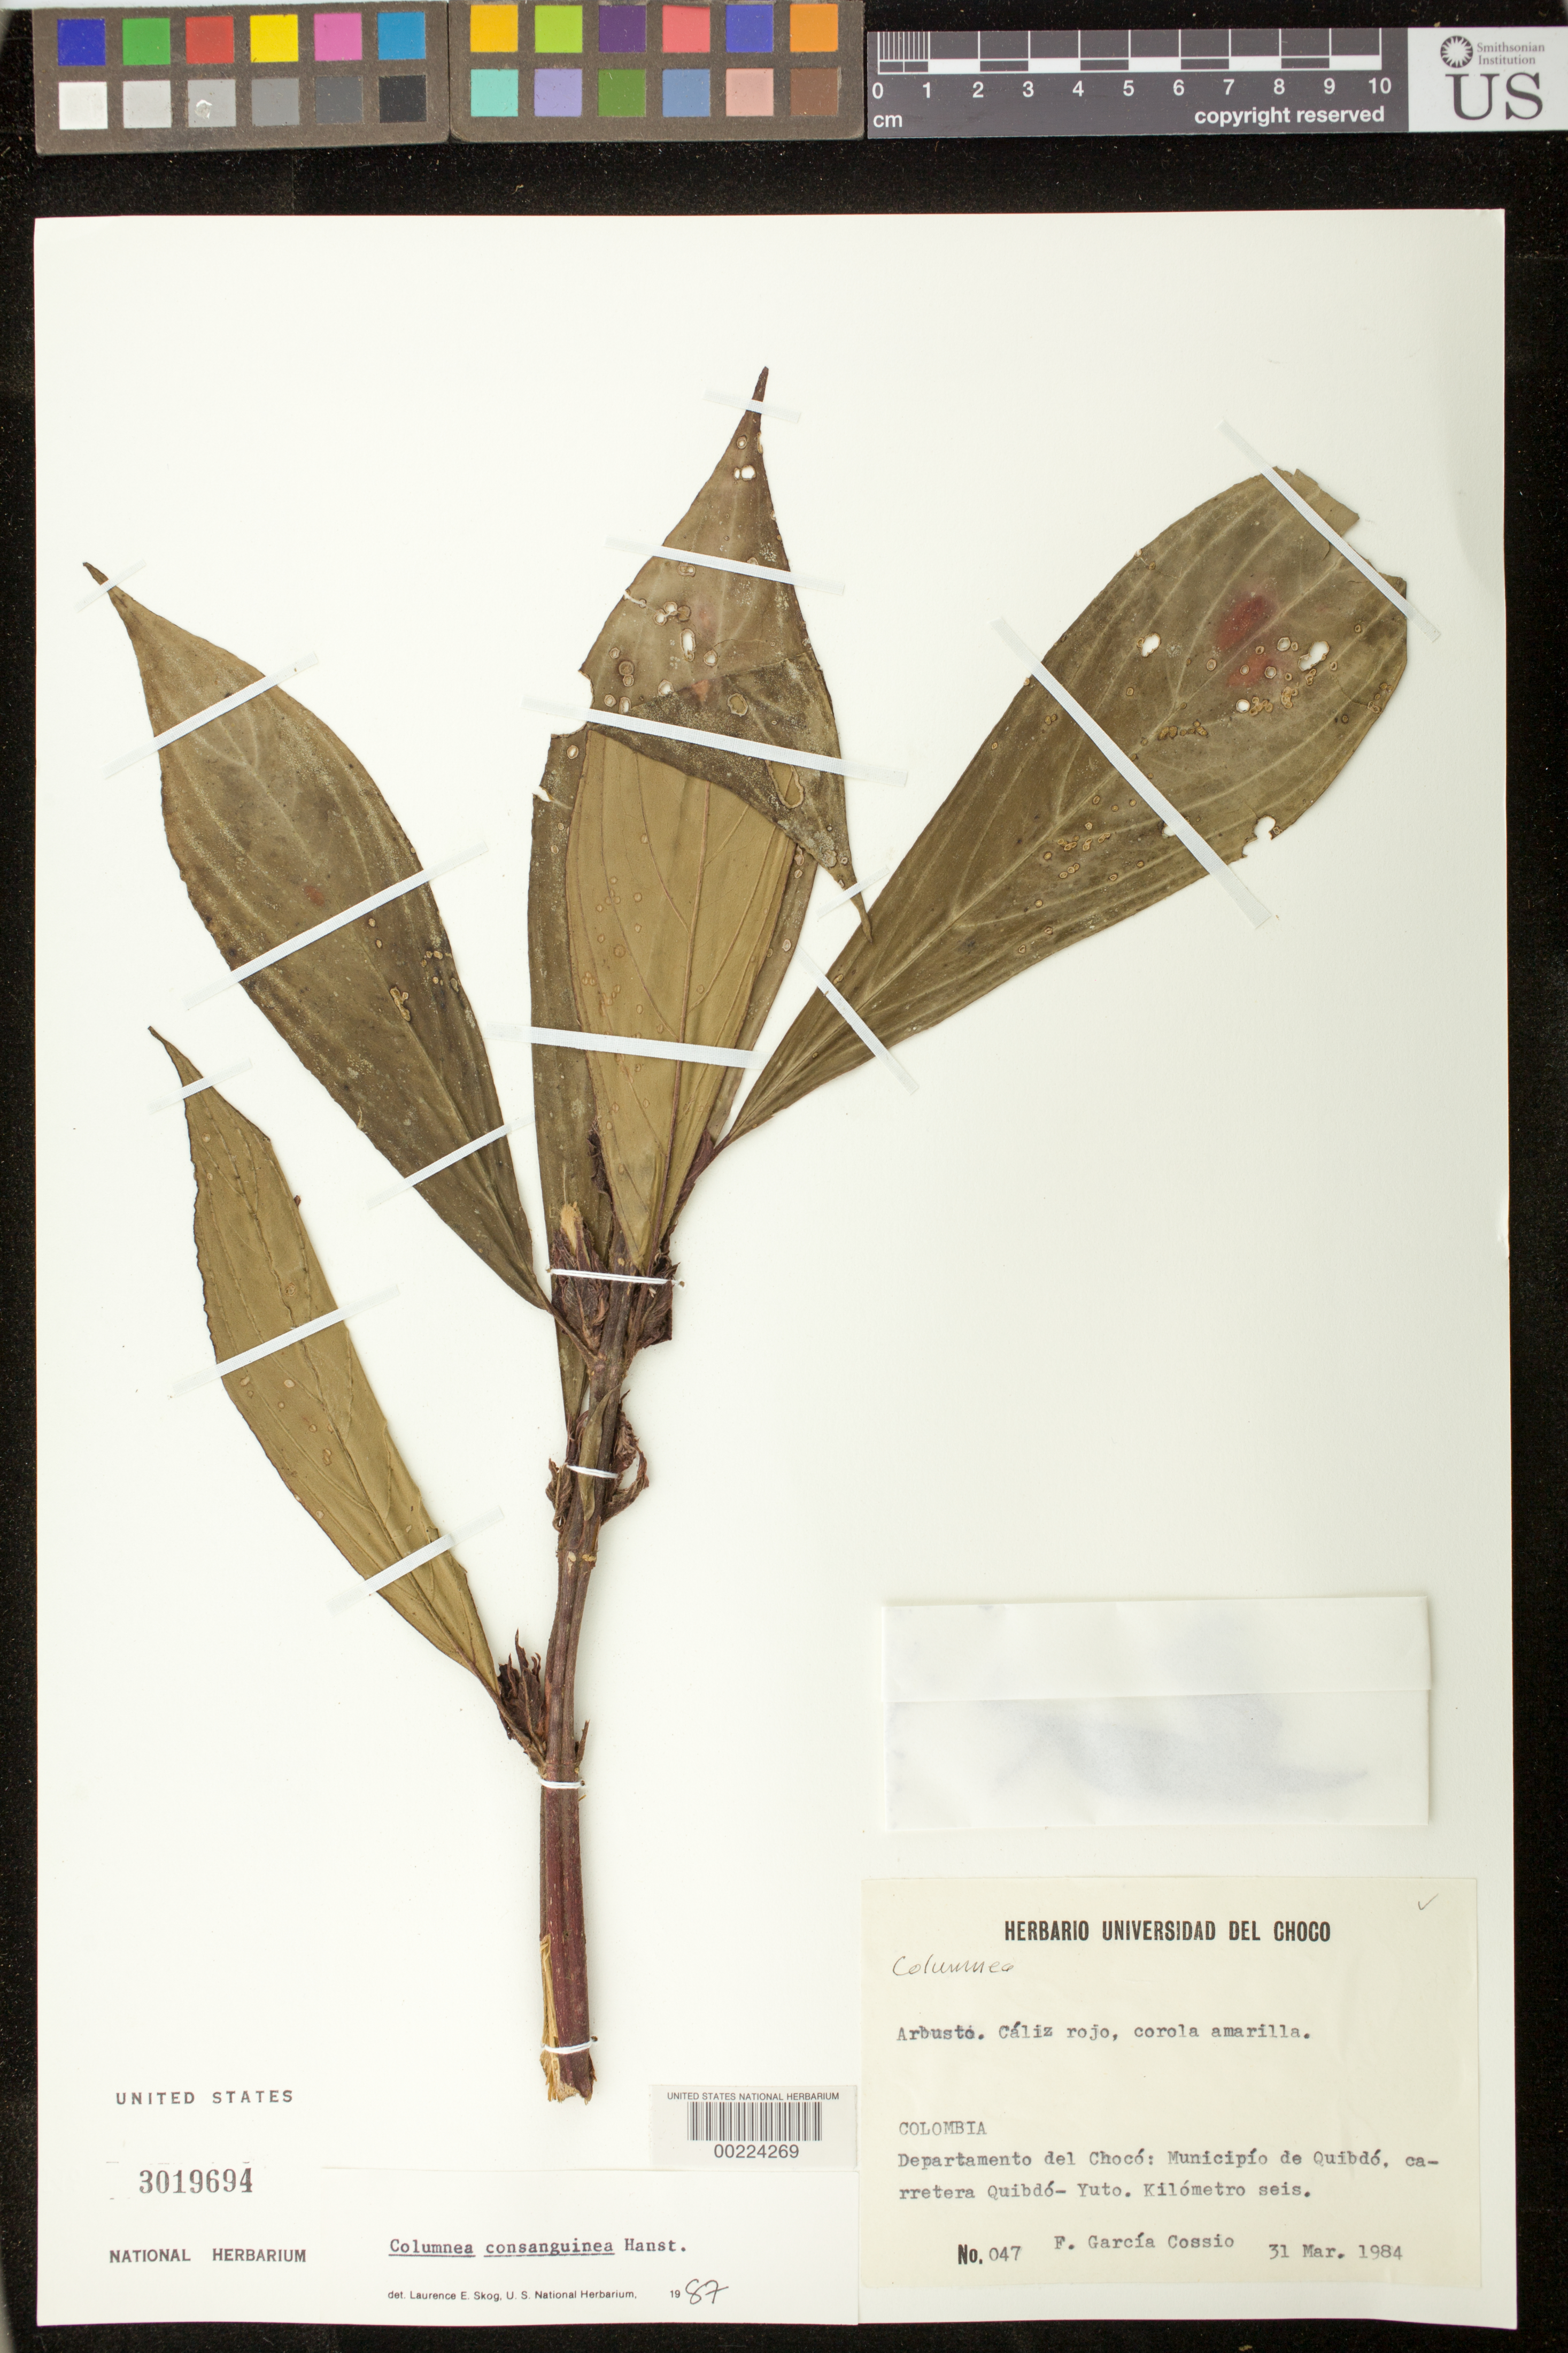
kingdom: Plantae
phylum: Tracheophyta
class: Magnoliopsida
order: Lamiales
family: Gesneriaceae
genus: Columnea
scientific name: Columnea consanguinea Hanst. var. consanguinea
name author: (Hanst.) Hanst.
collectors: F. García C.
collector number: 47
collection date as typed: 31 Mar 1984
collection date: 1984-03-31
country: Colombia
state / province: Chocó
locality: Mun. of Quibdo, Quibdo-Yuto highway, kilometro seis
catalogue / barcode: US 3019694